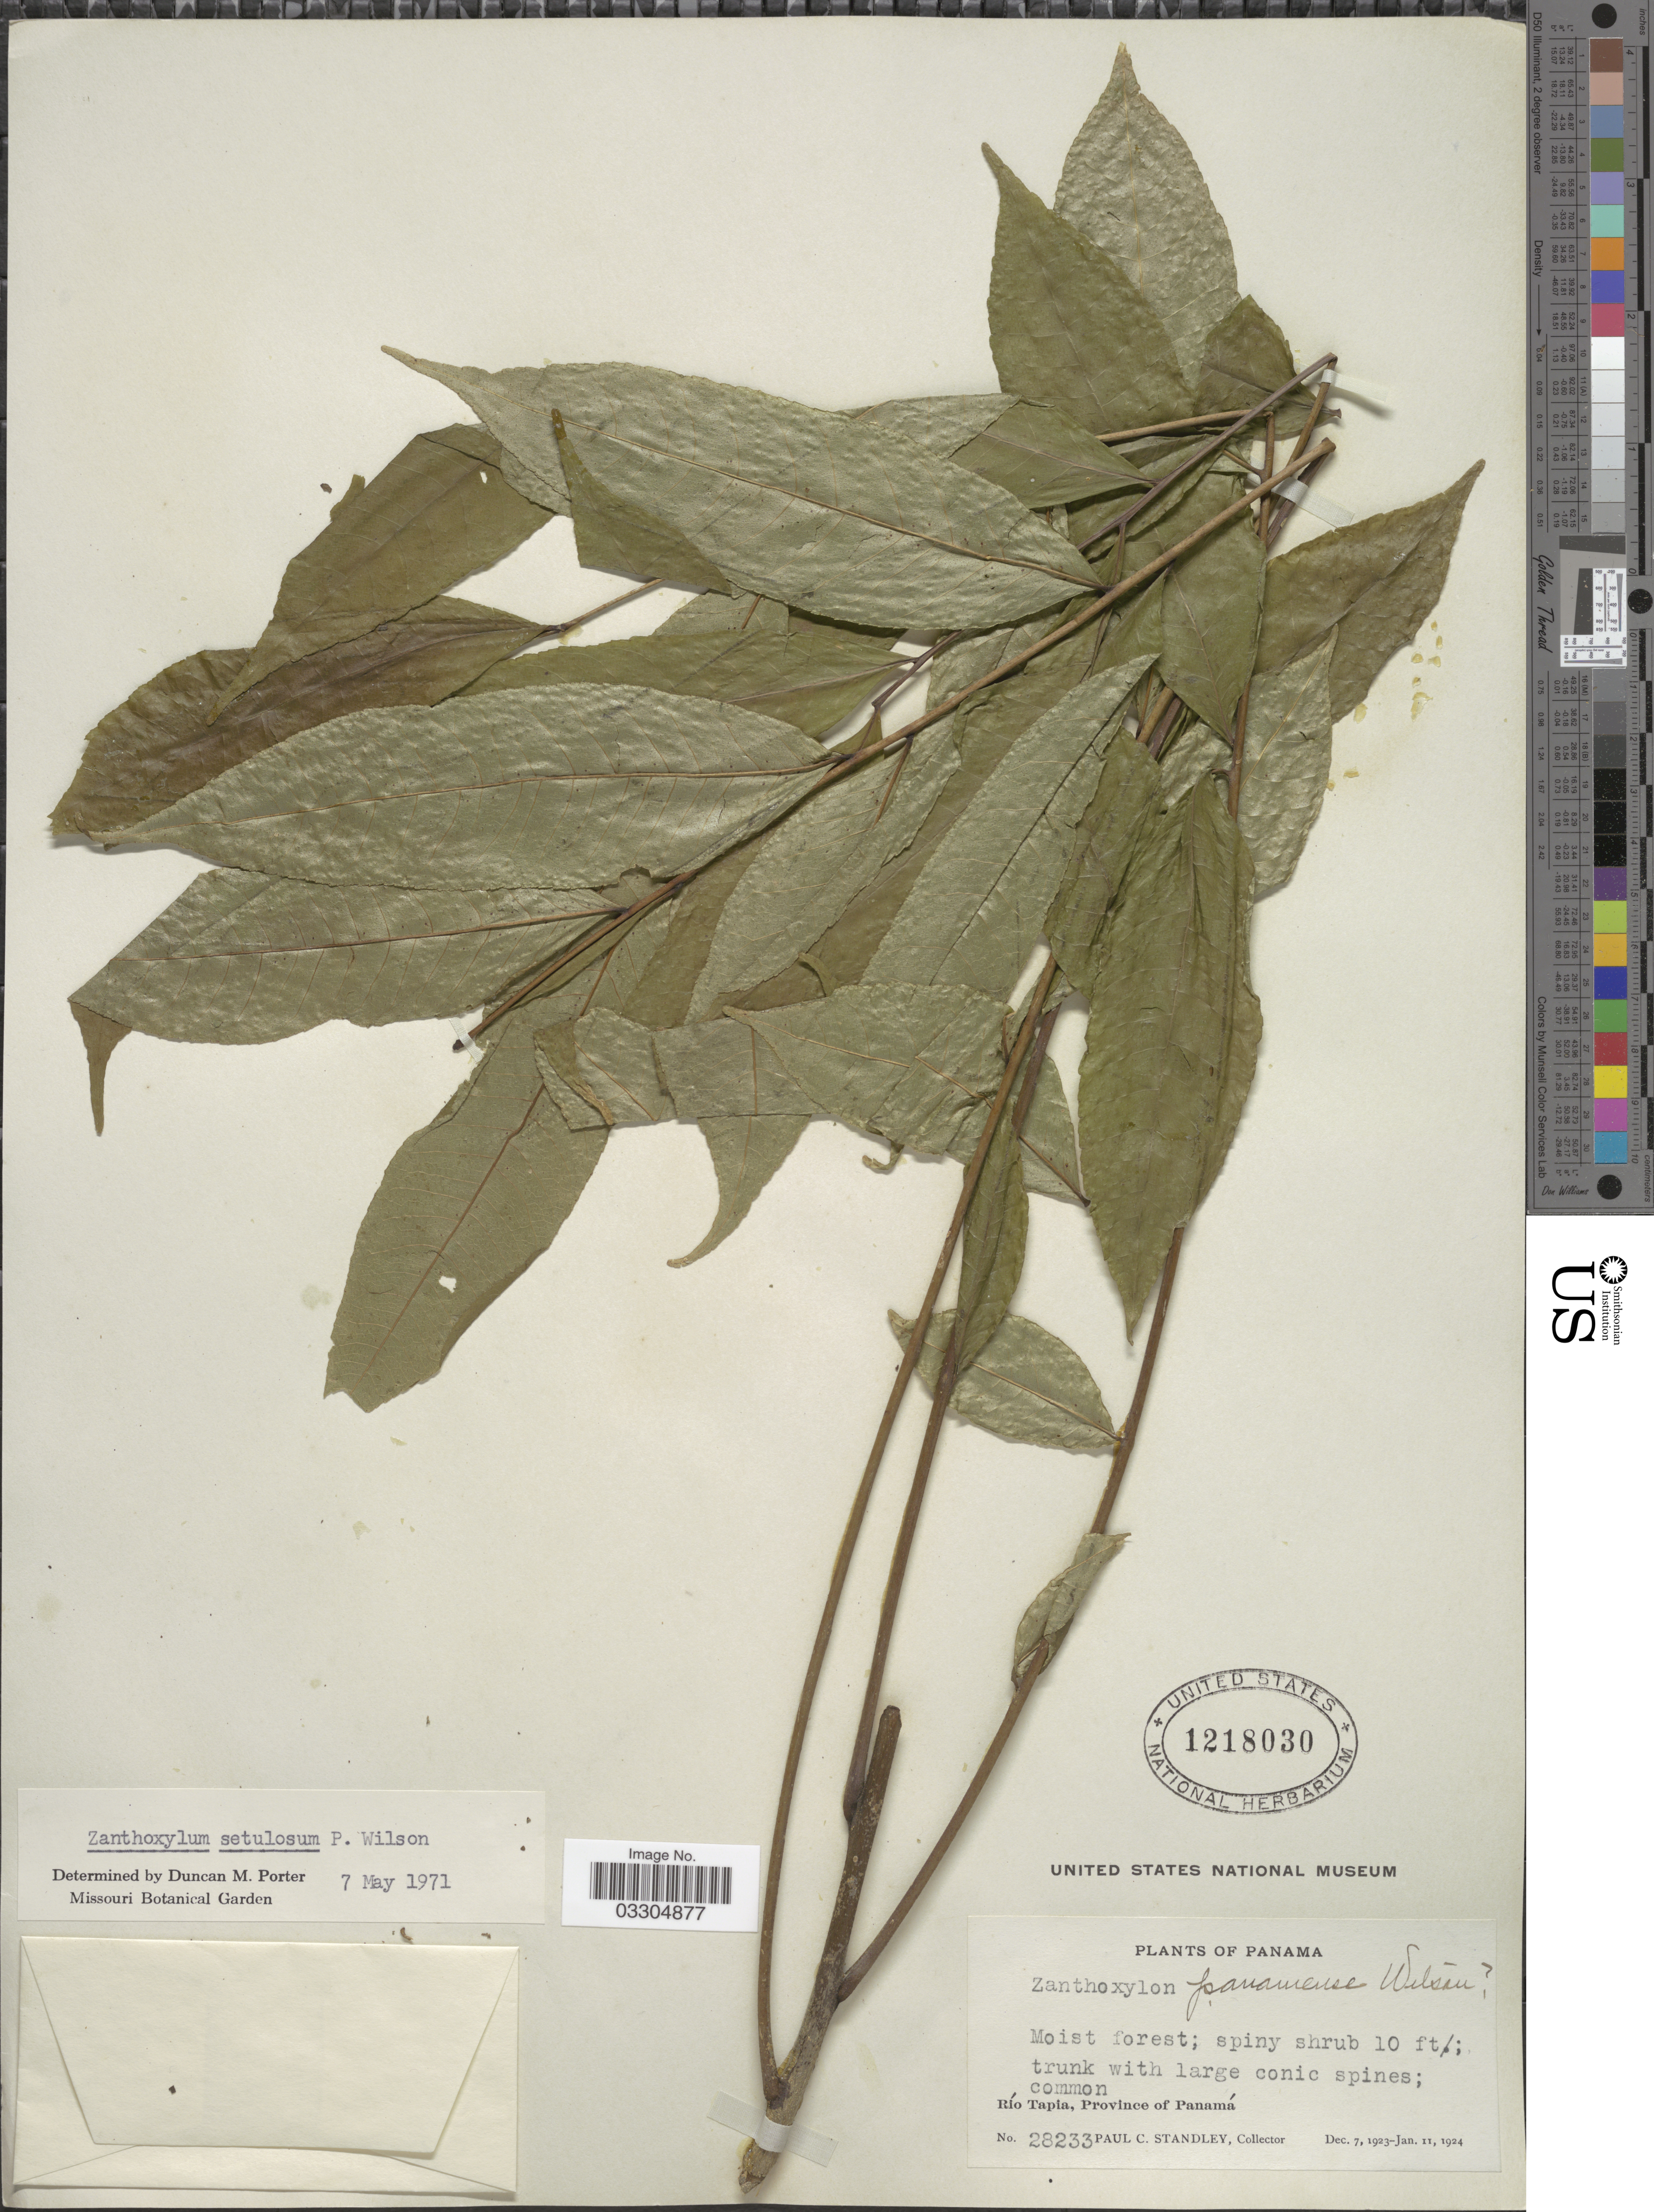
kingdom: Plantae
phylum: Tracheophyta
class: Magnoliopsida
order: Sapindales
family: Rutaceae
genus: Zanthoxylum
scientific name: Zanthoxylum setulosum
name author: P. Wilson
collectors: P. C. Standley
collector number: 28233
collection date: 1923-12-07/1924-01-11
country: Panama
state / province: Panamá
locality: Río Tapia.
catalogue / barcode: US 1218030